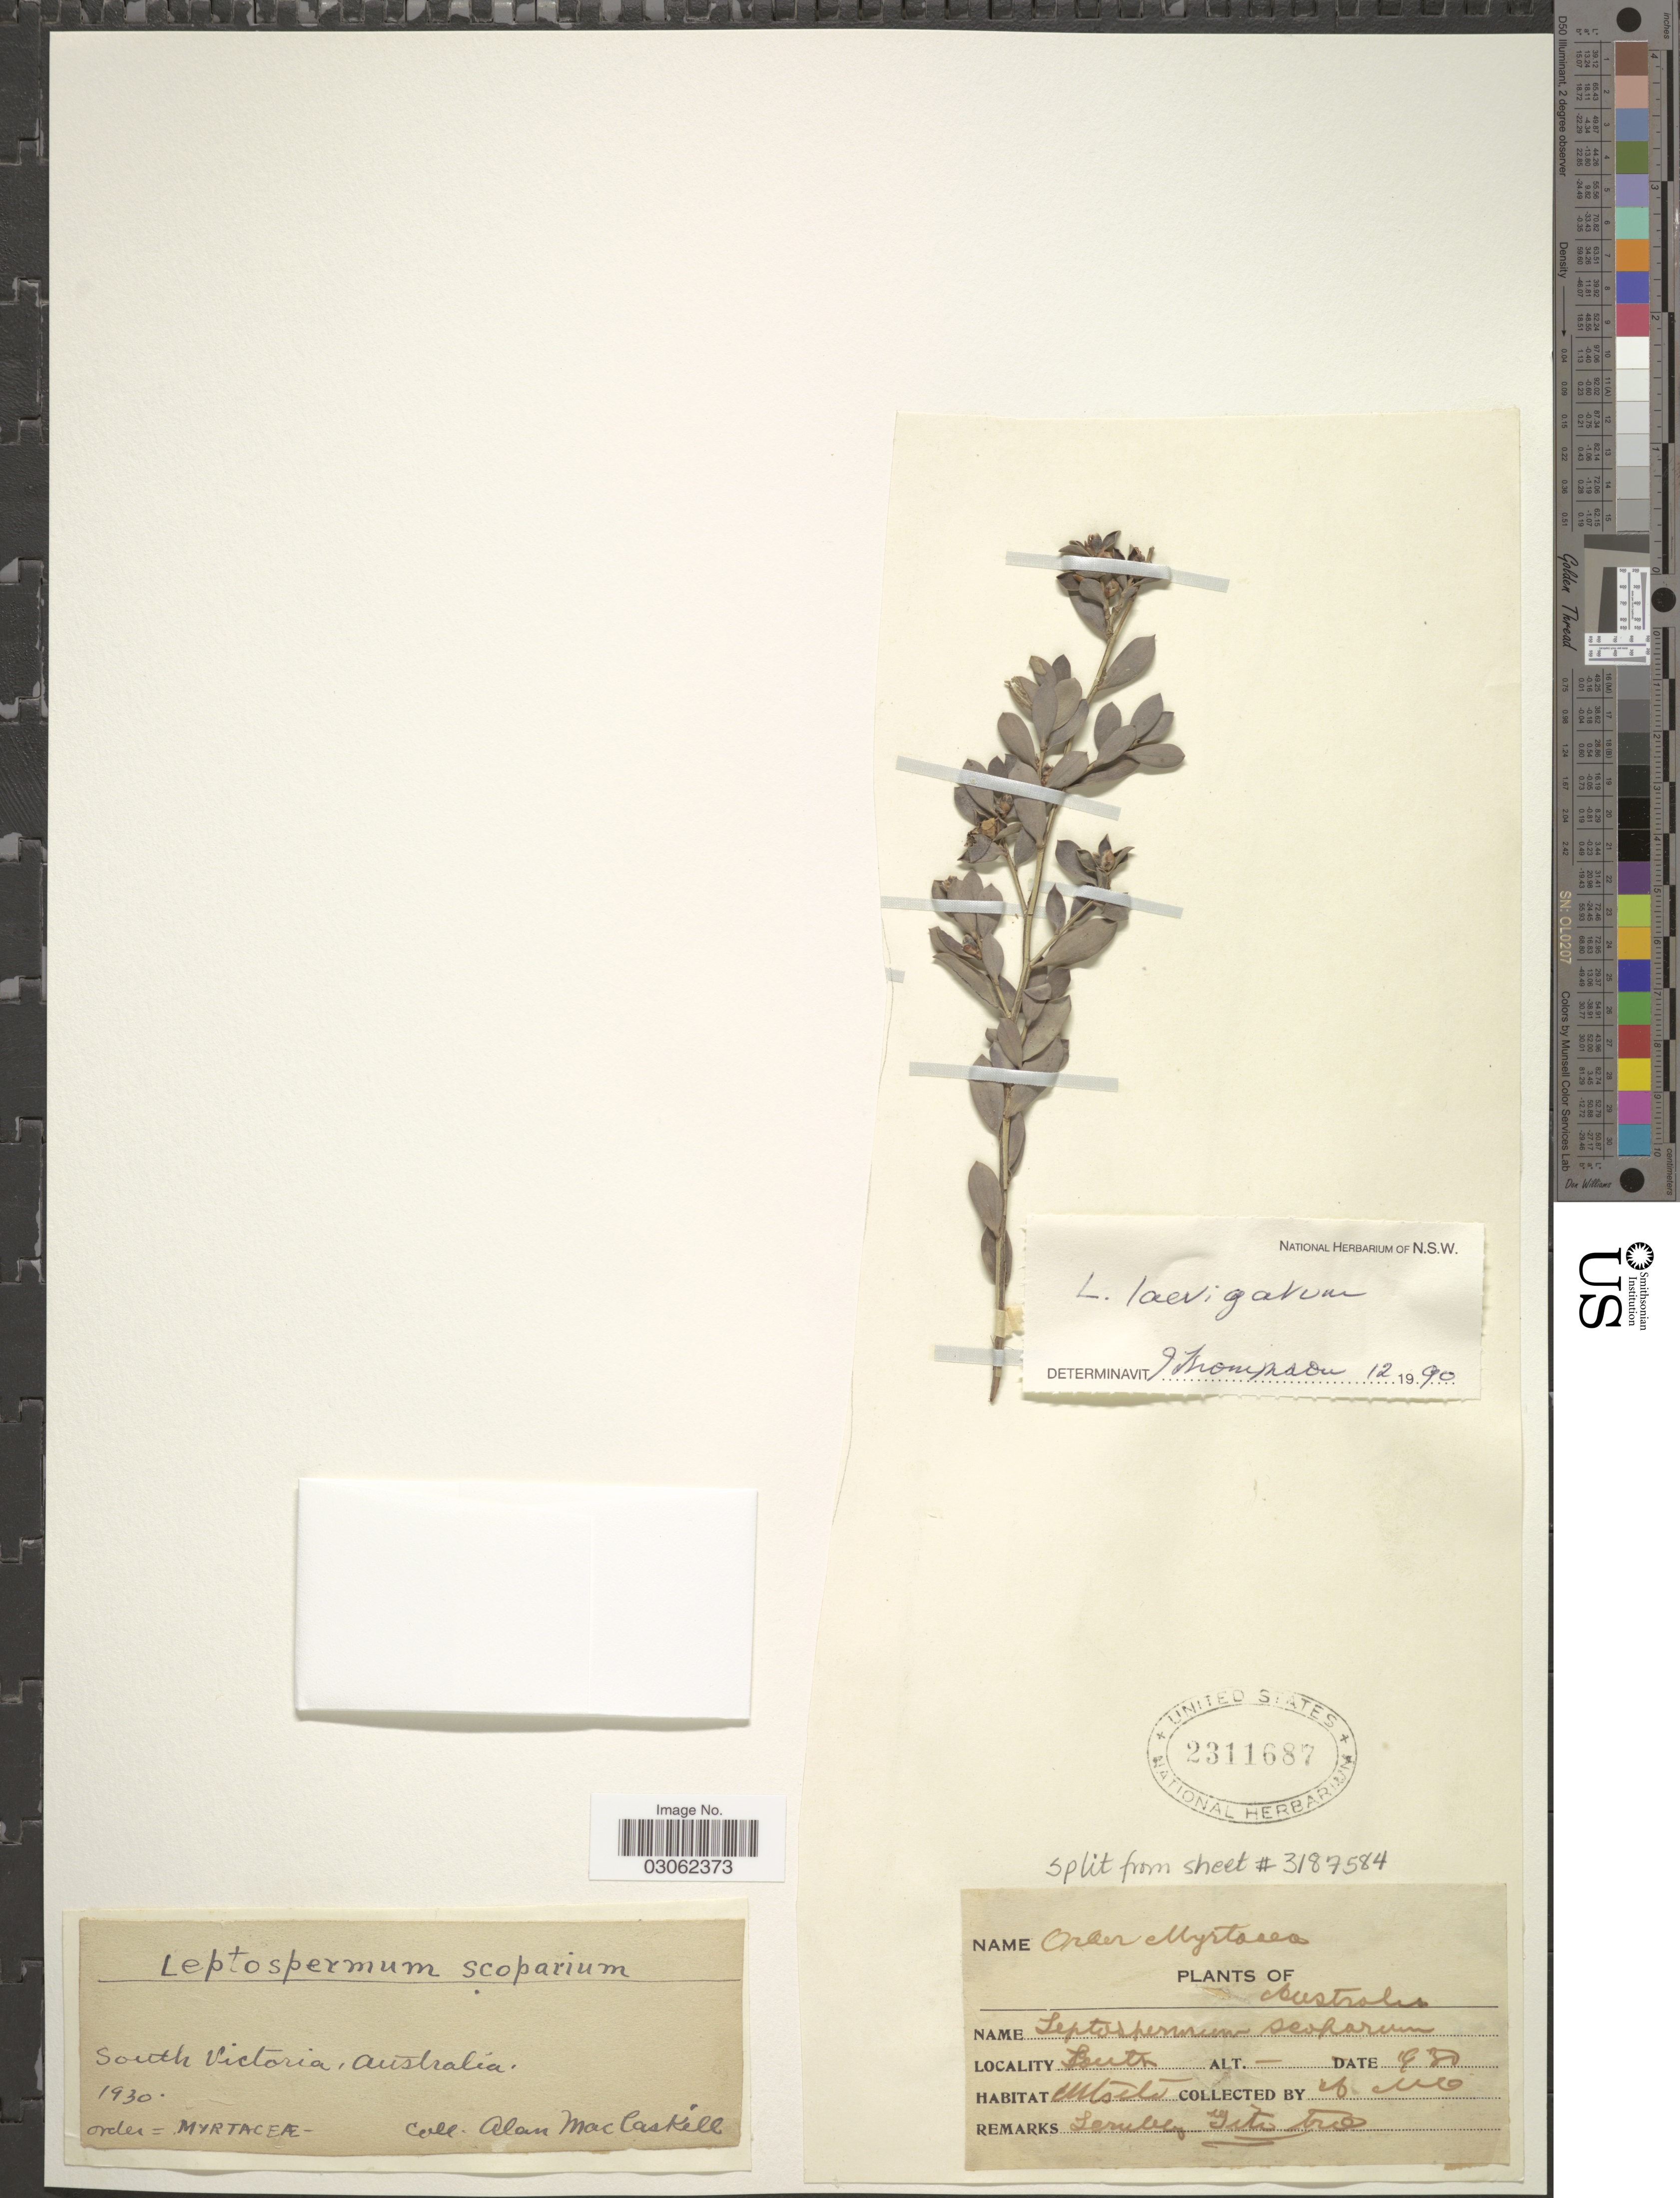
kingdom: Plantae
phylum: Tracheophyta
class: Magnoliopsida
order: Myrtales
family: Myrtaceae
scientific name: Gaudium laevigatum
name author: (Gaertn.) P.G. Wilson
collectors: A. MacCaskill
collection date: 1930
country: Australia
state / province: Victoria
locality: South Victoria.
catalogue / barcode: US 2311687